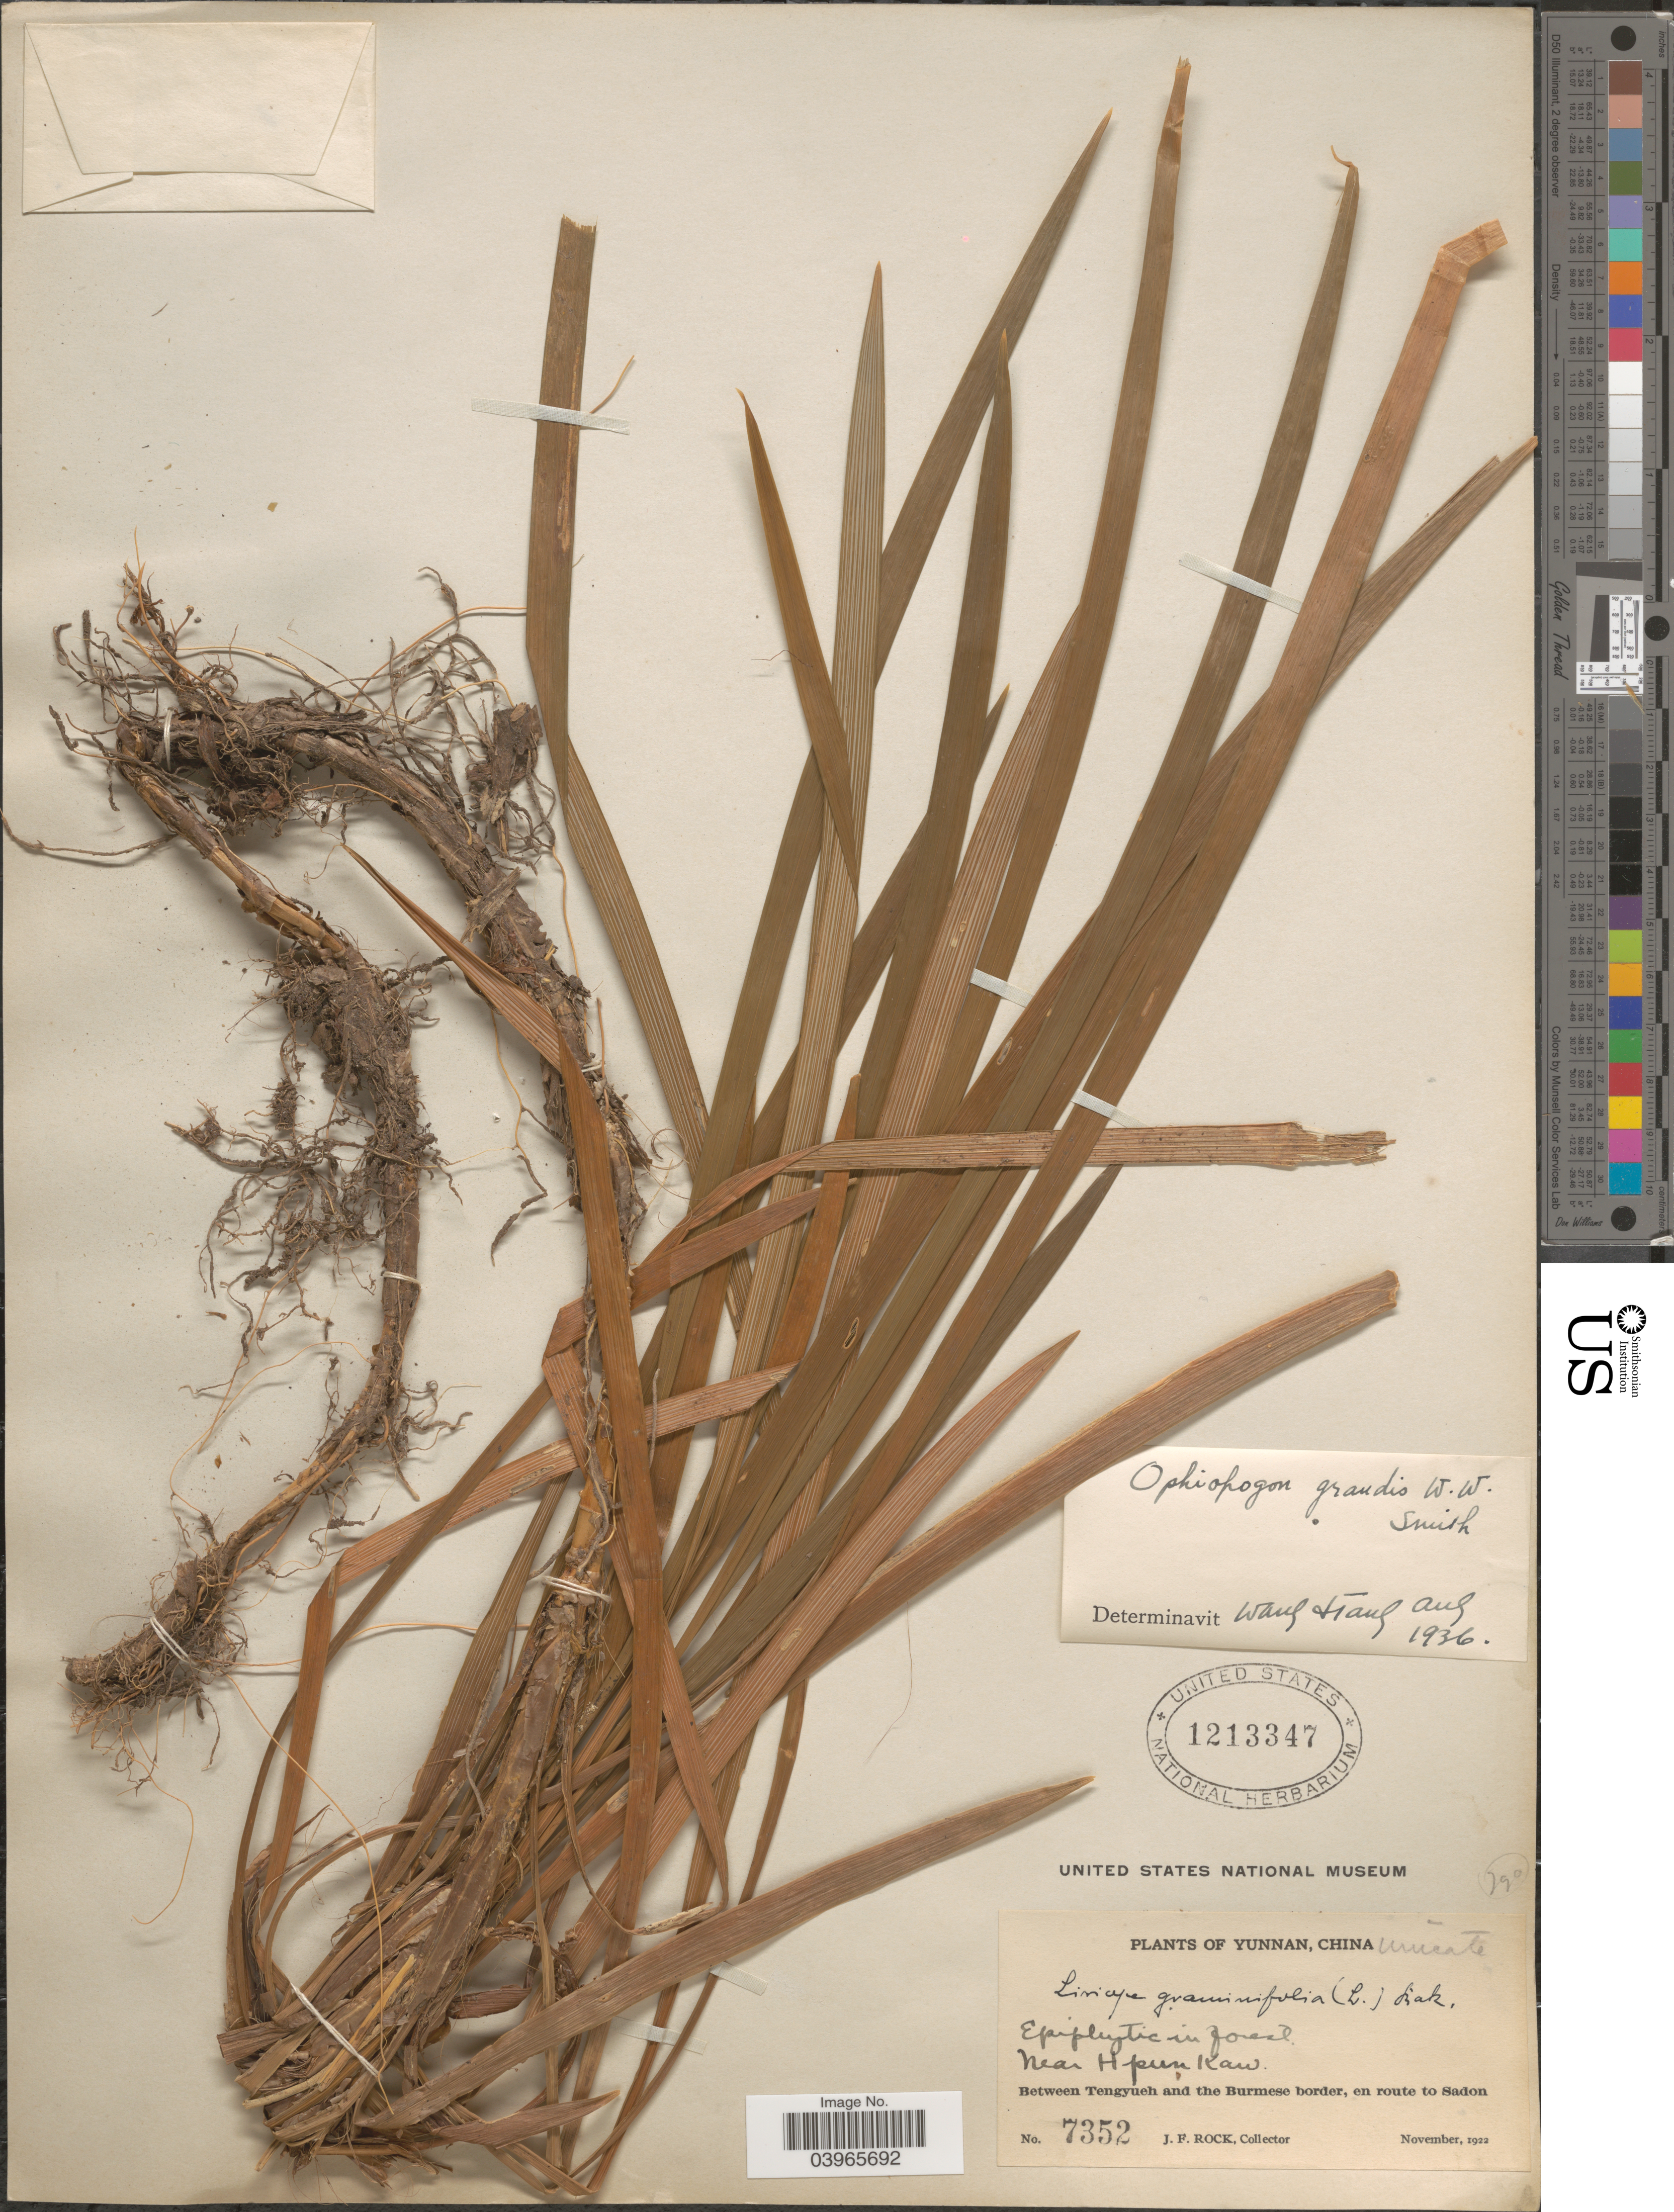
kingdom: Plantae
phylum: Tracheophyta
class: Liliopsida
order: Asparagales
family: Asparagaceae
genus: Ophiopogon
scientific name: Ophiopogon grandis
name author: W.W. Sm.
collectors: J. Rock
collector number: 7352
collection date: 1922-11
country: China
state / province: Yunnan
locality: Near Hpun Kaw. Between Tengyueh and the Burmese border, en route to Sadon.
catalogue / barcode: US 1213347